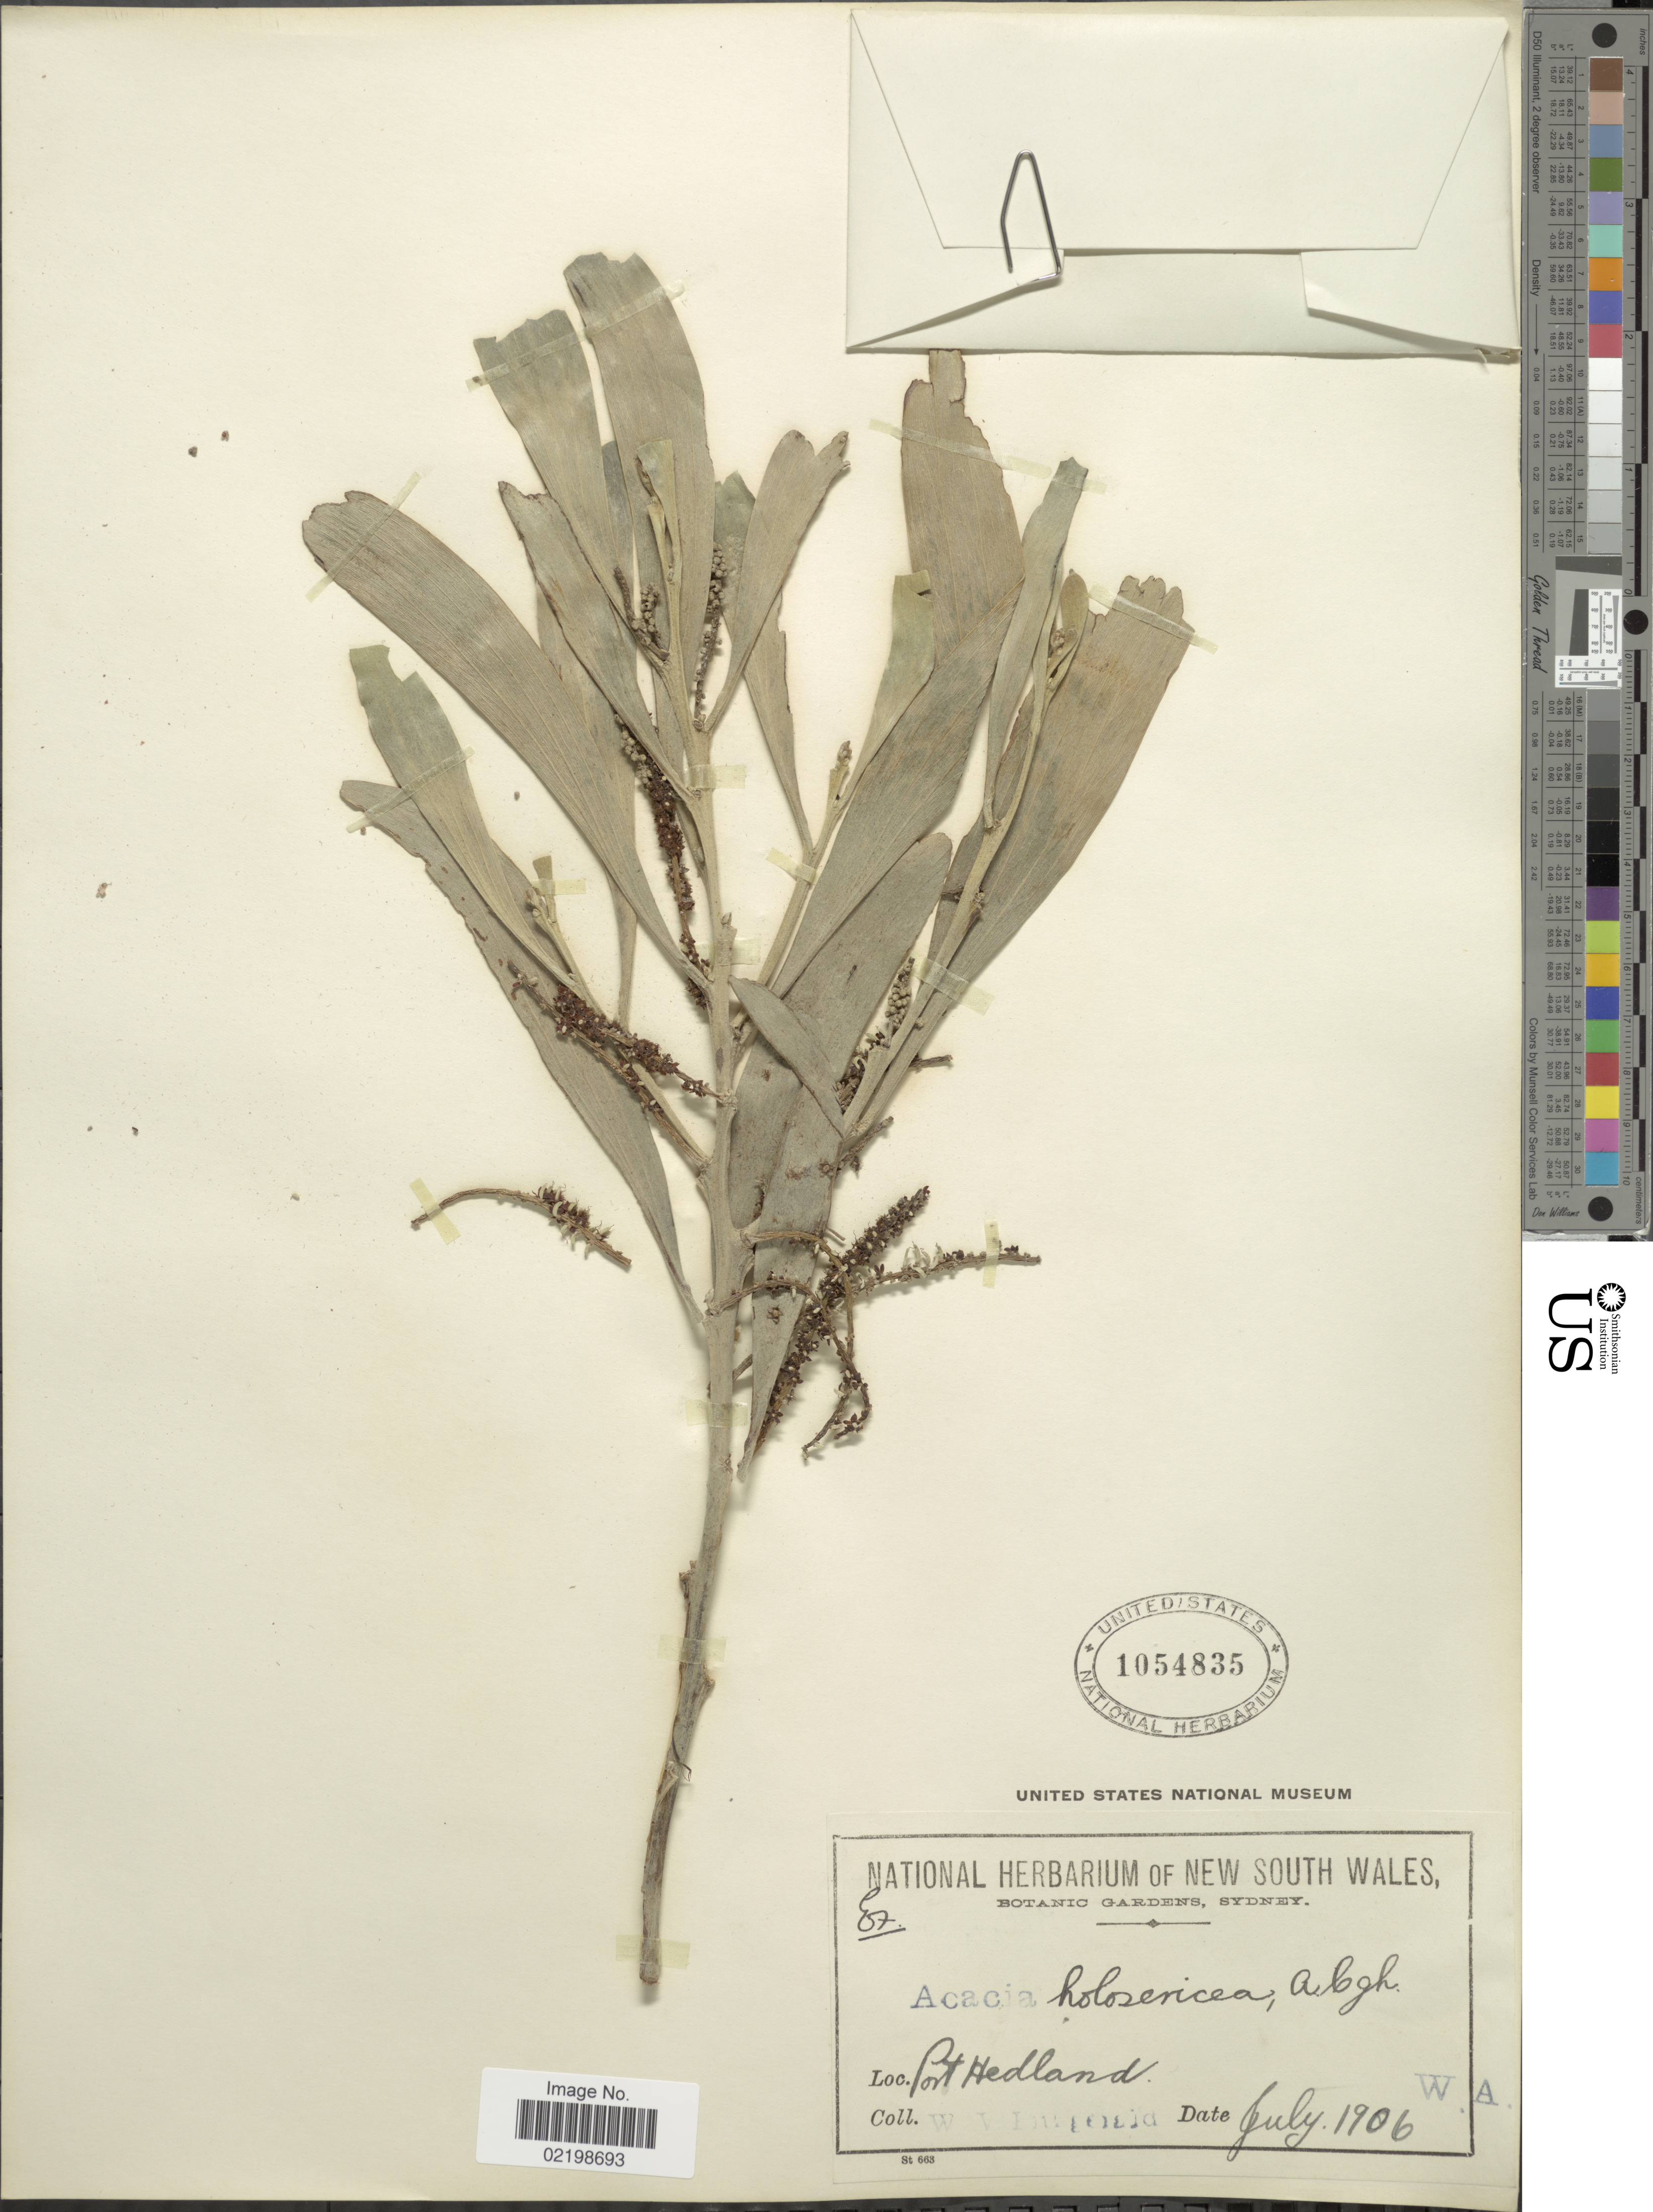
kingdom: Plantae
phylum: Tracheophyta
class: Magnoliopsida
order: Fabales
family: Fabaceae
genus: Acacia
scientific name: Acacia holosericea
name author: A. Cunn. ex Don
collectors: W. Fitzgerald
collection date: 1906-07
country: Australia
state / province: Western Australia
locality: Port Hedland. W.A.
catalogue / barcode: US 1054835